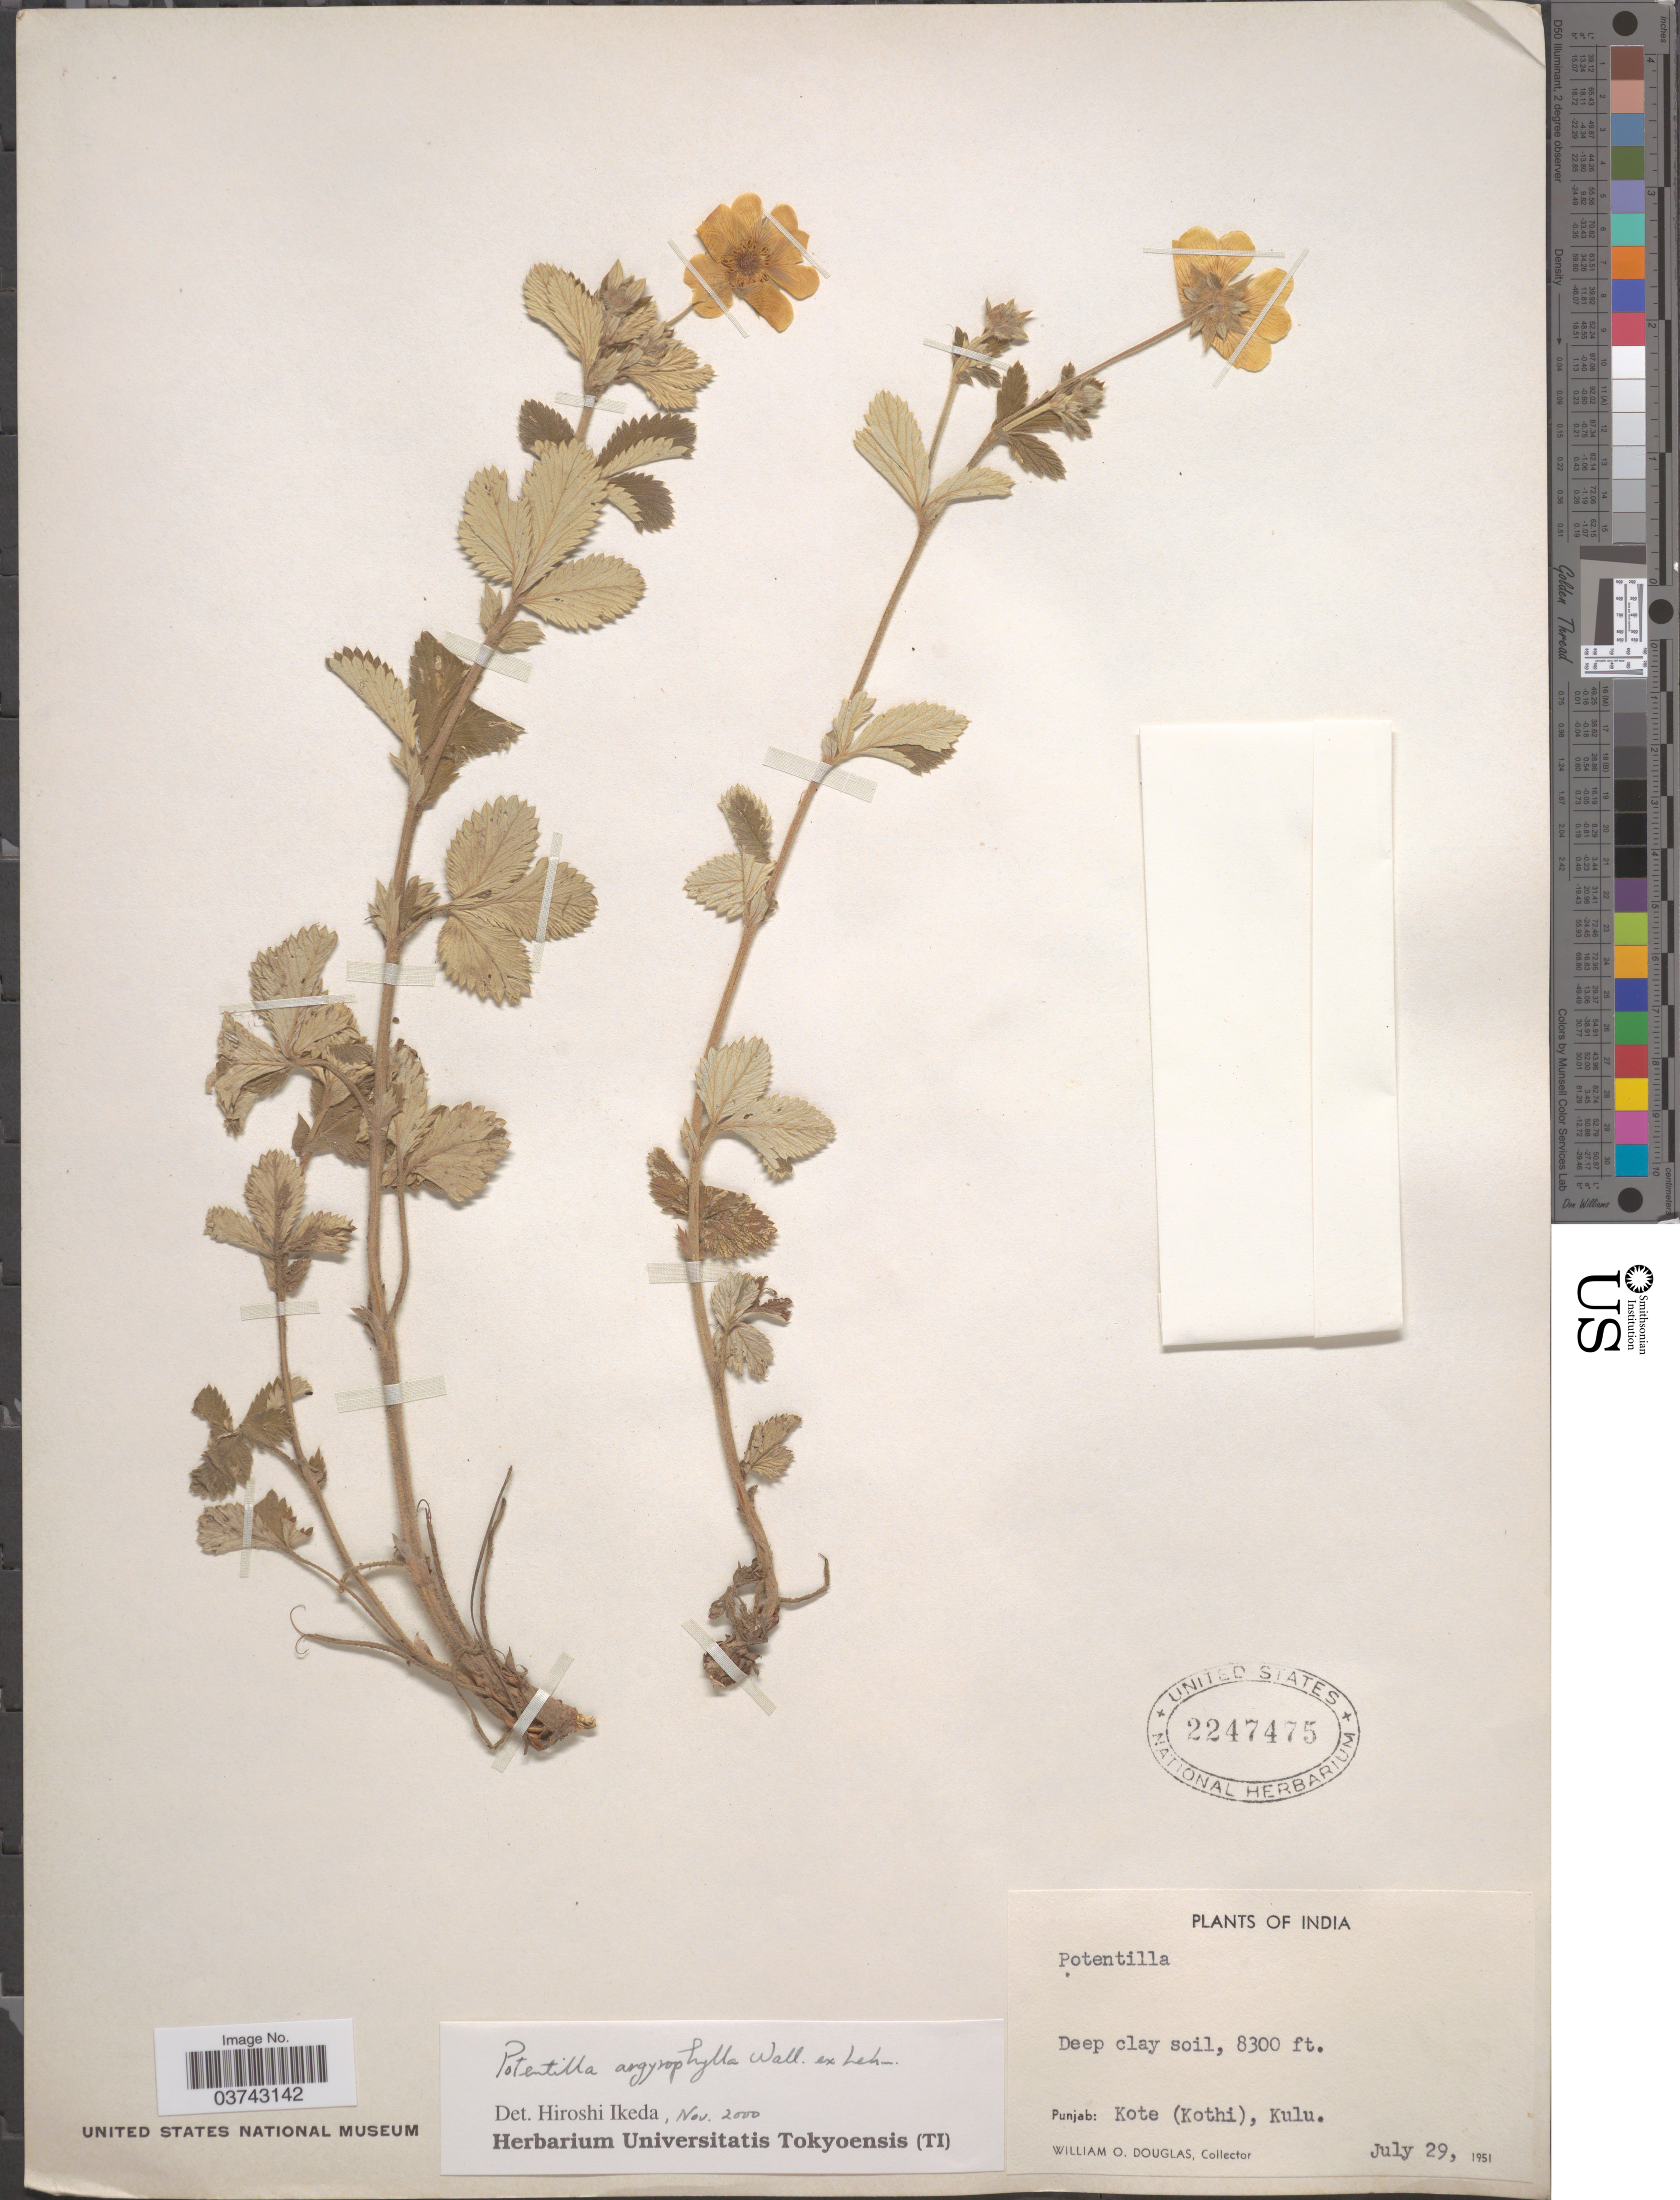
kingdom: Plantae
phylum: Tracheophyta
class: Magnoliopsida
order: Rosales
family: Rosaceae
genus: Potentilla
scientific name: Potentilla argyrophylla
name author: Wall. ex Lehm.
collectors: W. Douglas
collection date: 1951-07-29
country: India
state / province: Punjab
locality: Punjab: Kote (Kothi), Kulu.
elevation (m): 2530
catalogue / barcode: US 2247475